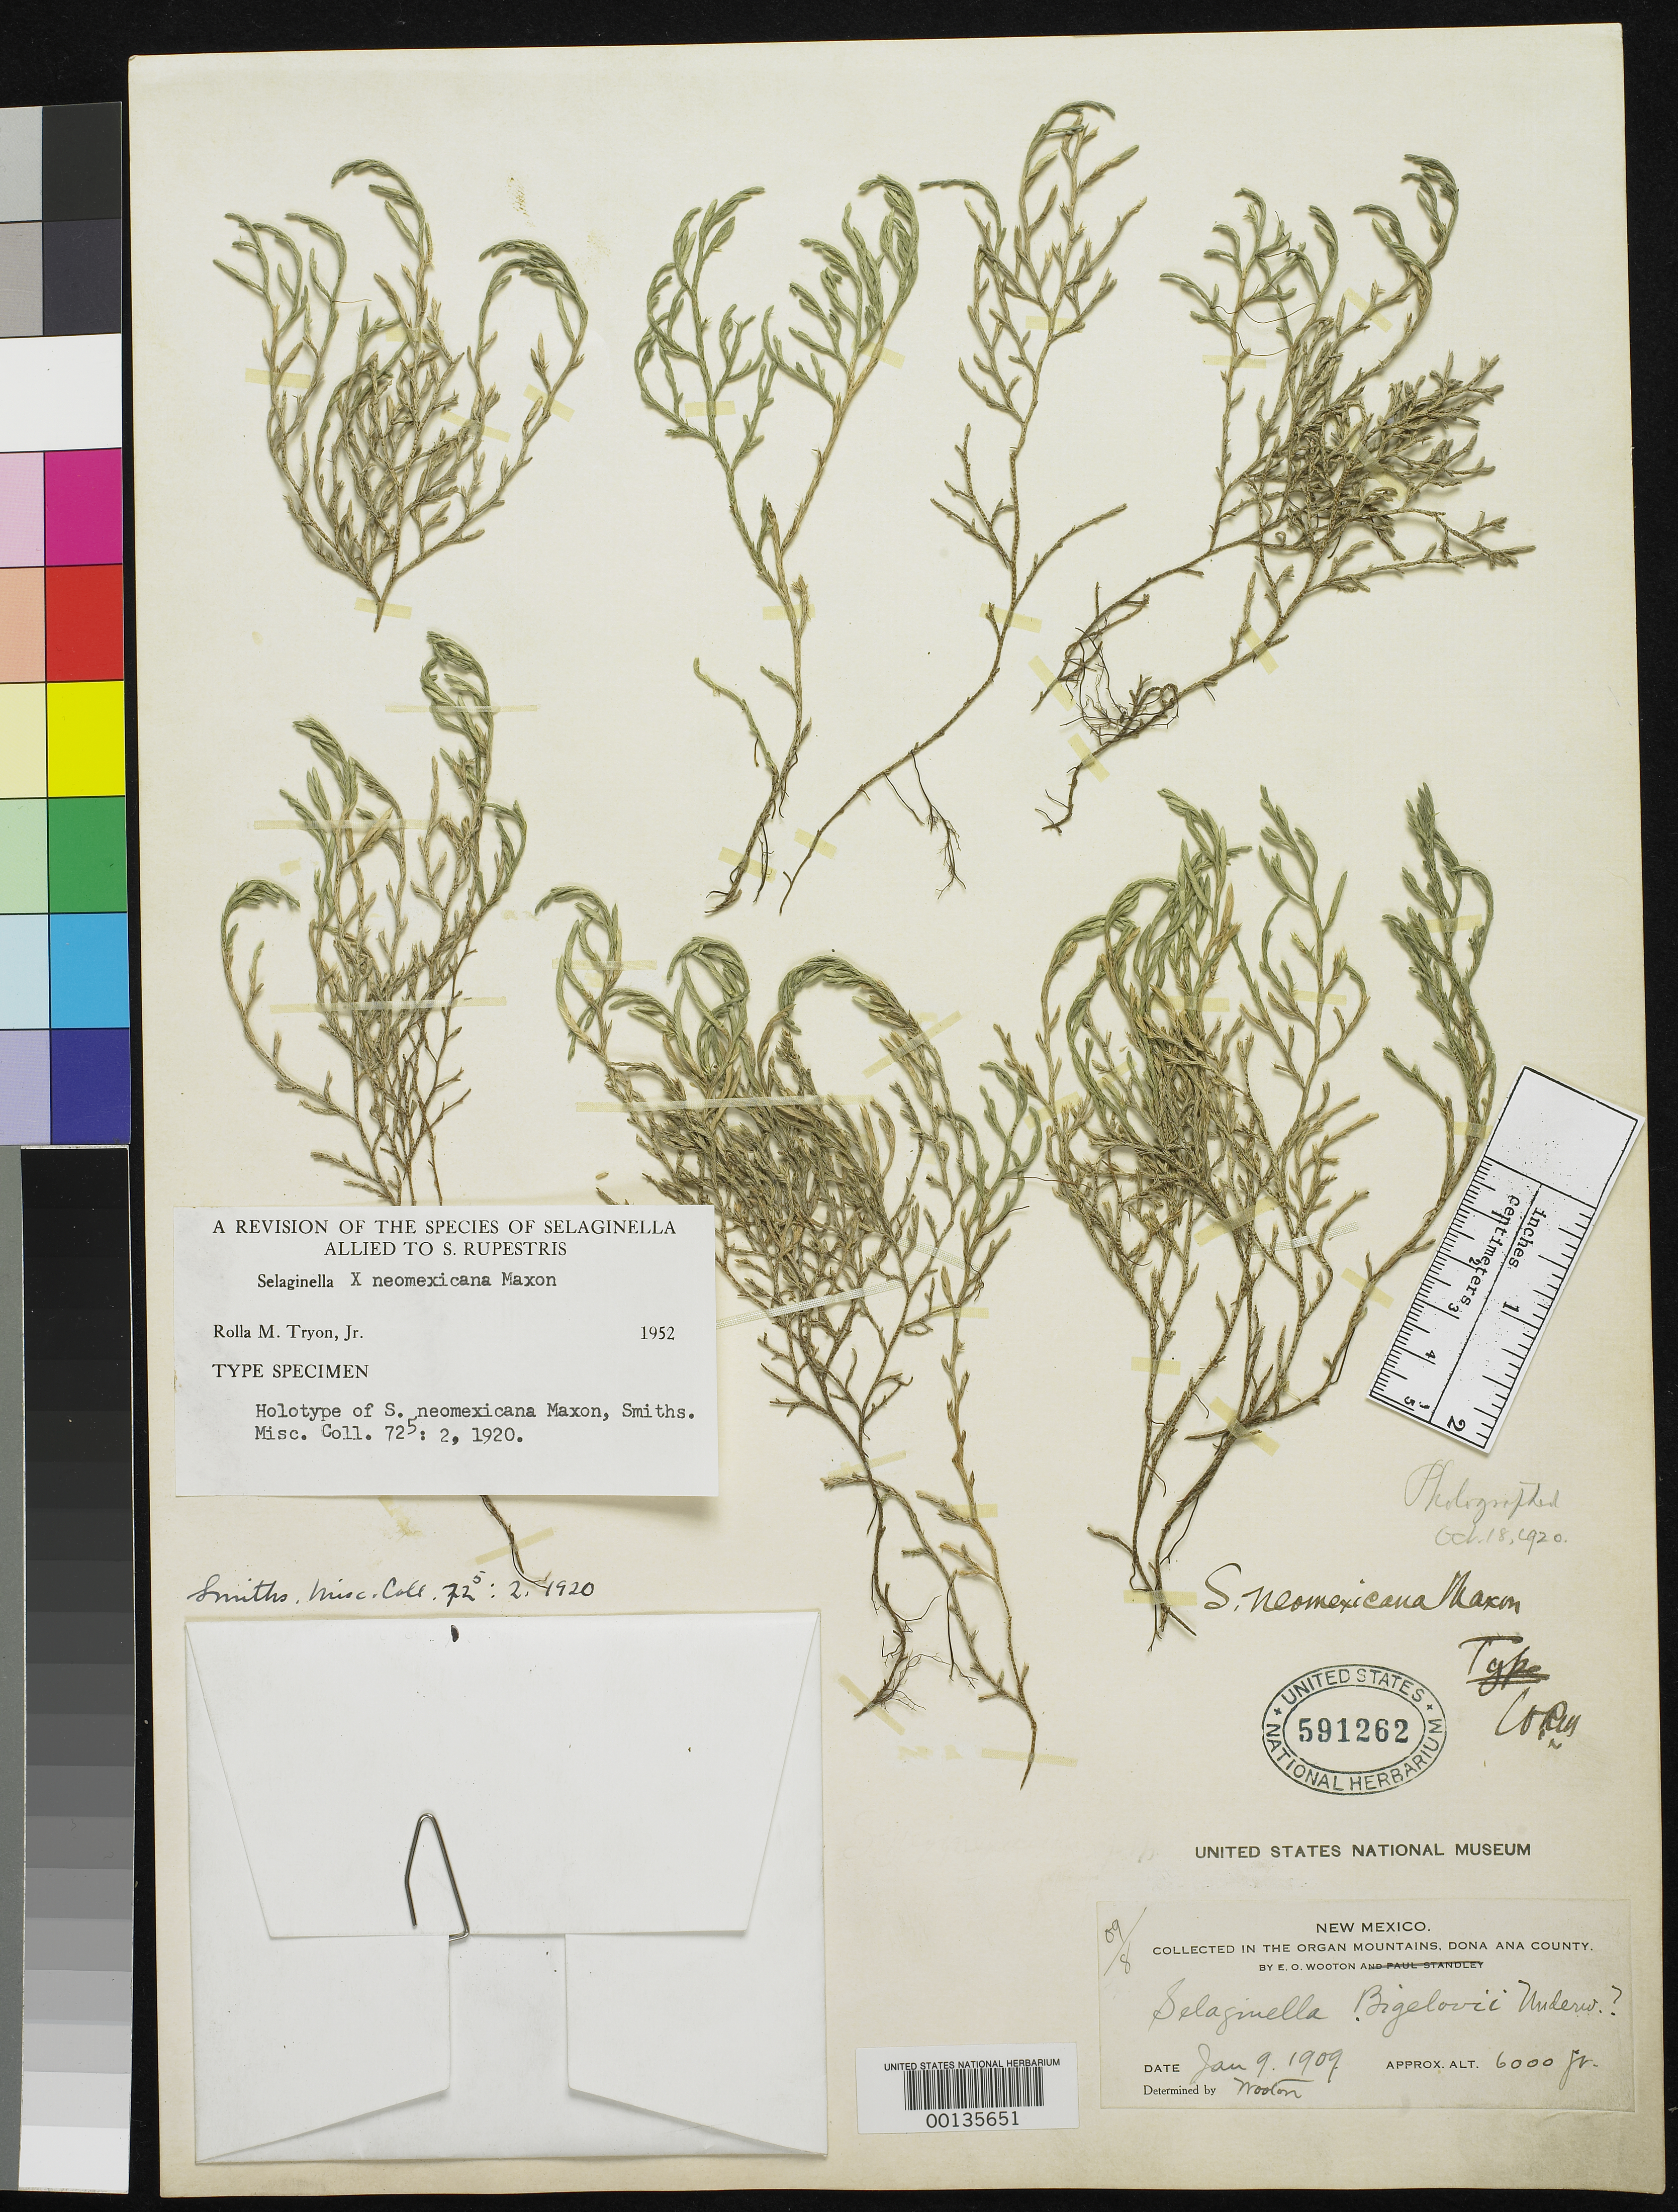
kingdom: Plantae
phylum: Tracheophyta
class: Lycopodiopsida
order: Selaginellales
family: Selaginellaceae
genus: Selaginella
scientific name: Selaginella neomexicana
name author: Maxon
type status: Holotype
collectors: E. O. Wooton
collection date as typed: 09 Jan 1909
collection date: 1909-01-09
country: United States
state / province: New Mexico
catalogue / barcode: US 591262